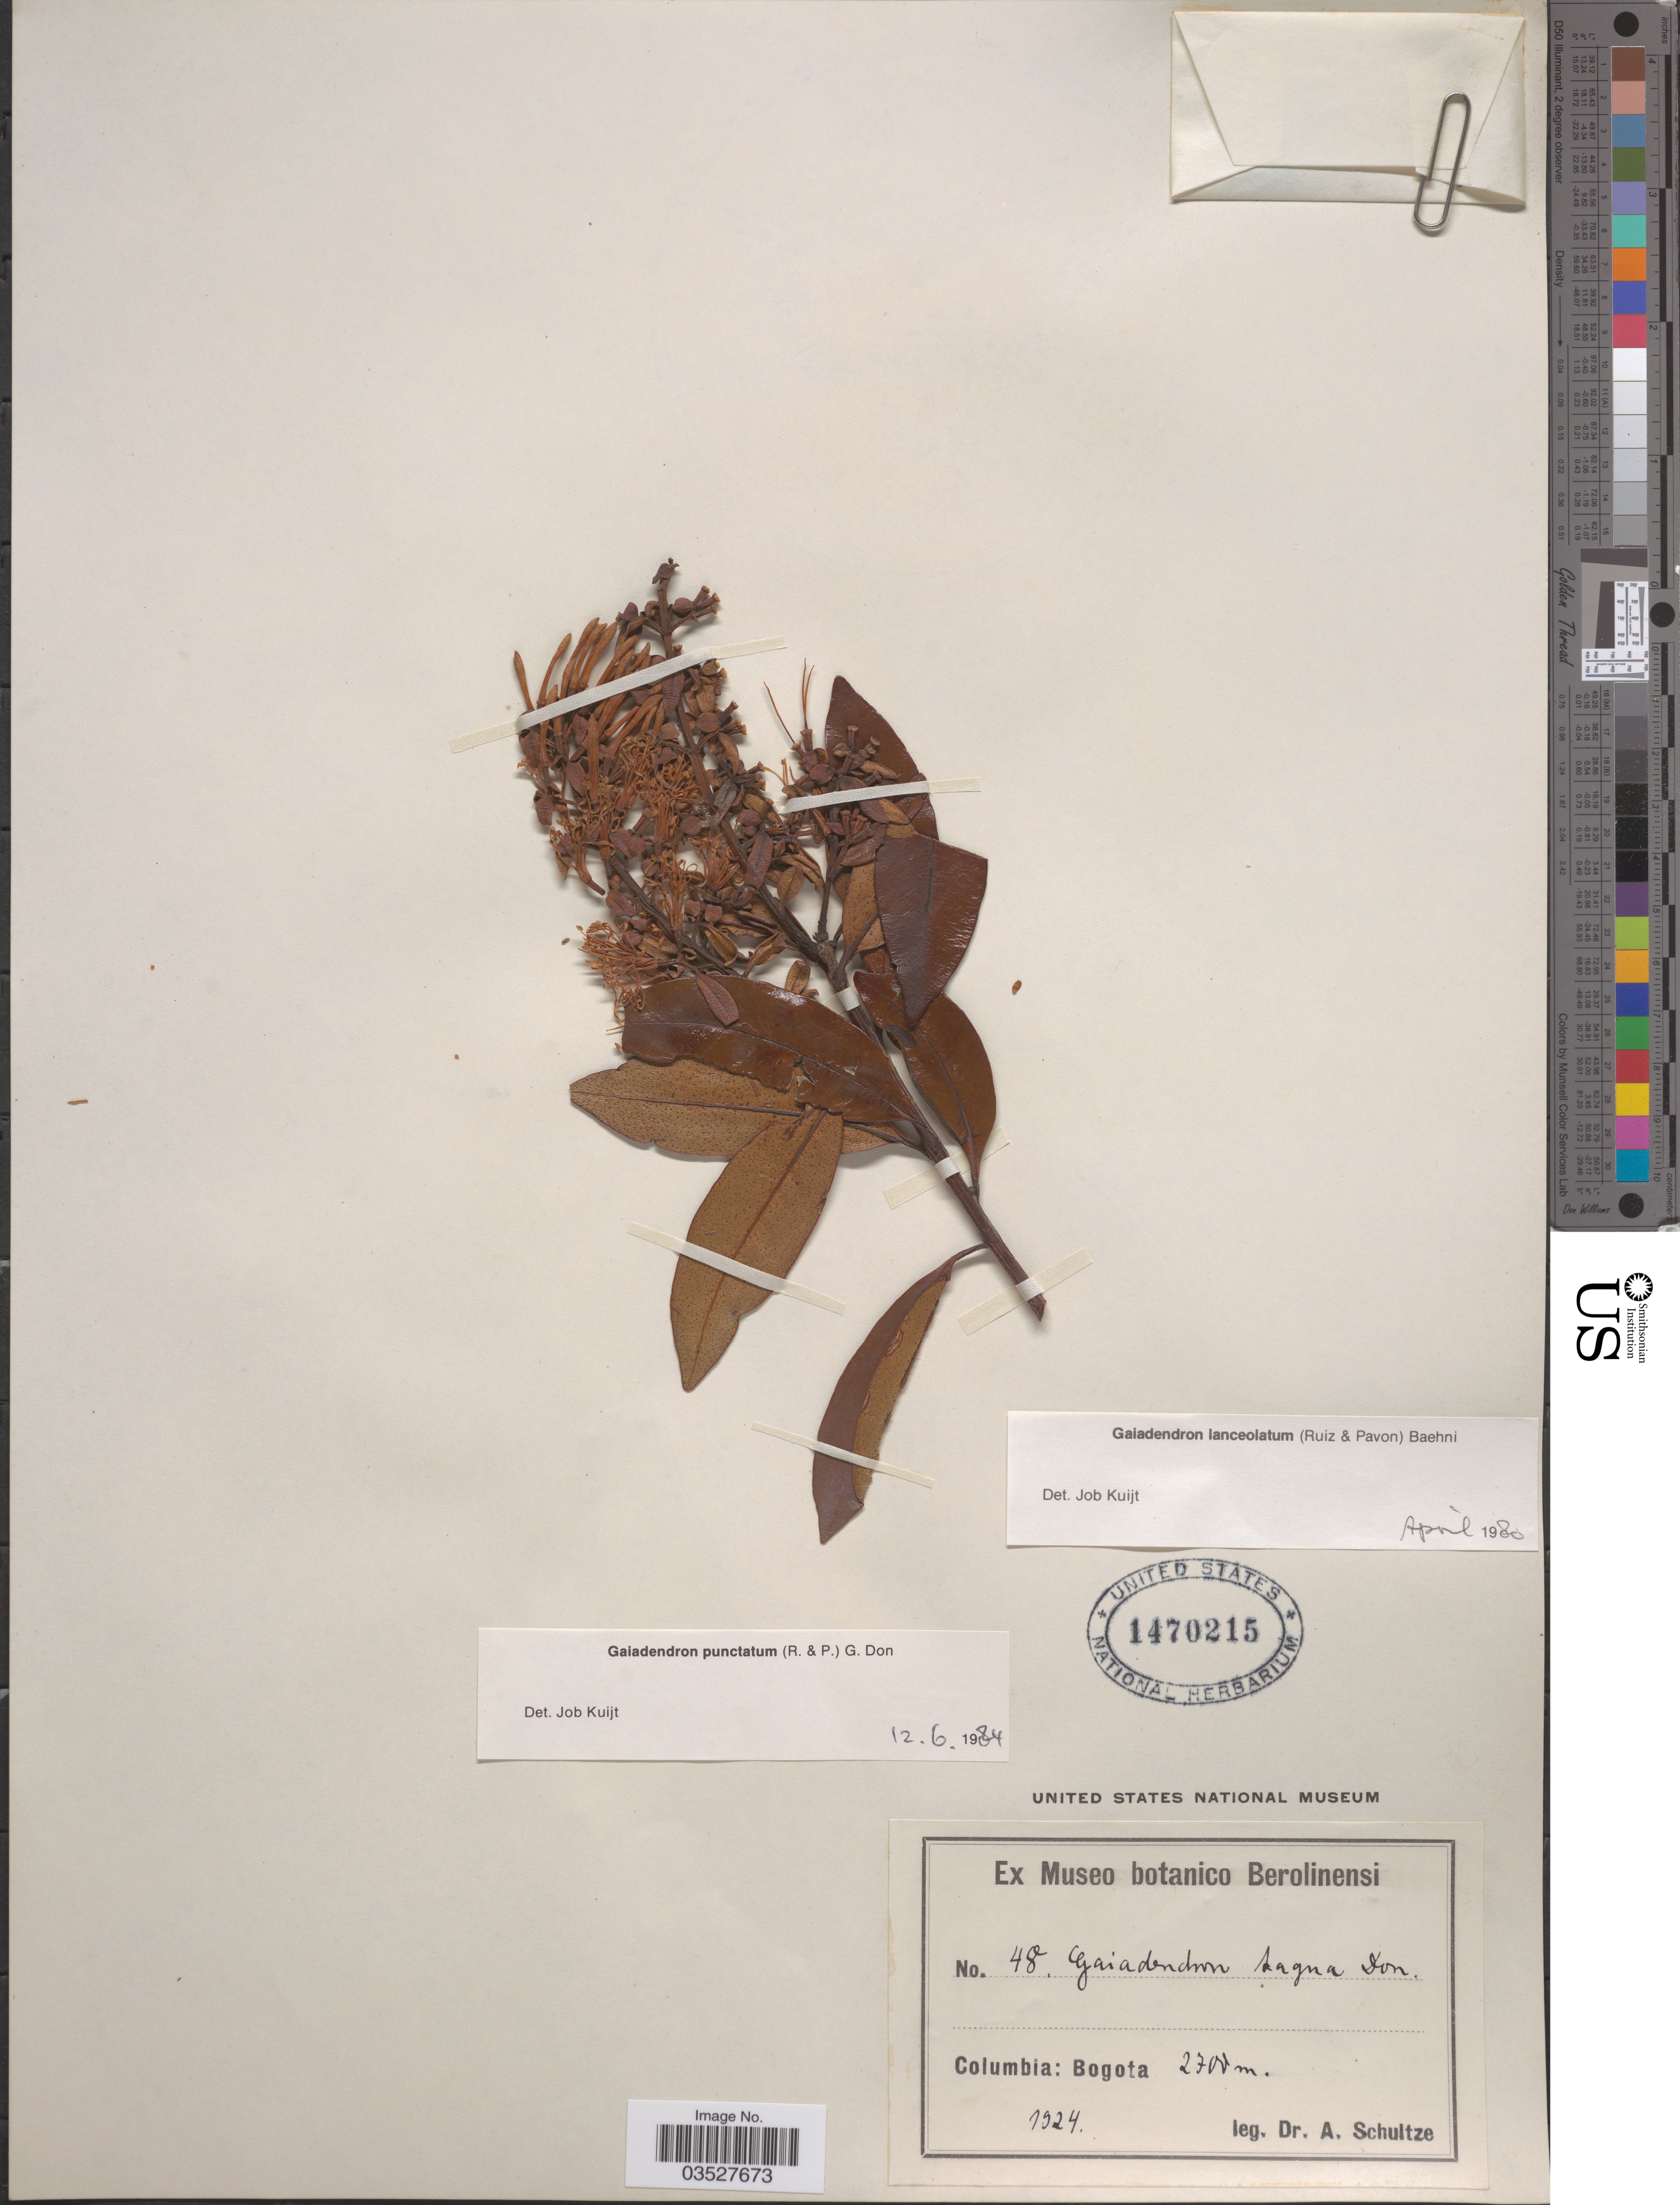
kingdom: Plantae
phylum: Tracheophyta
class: Magnoliopsida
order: Santalales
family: Loranthaceae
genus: Gaiadendron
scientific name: Gaiadendron punctatum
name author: (Ruiz & Pav.) G. Don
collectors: A. Schultze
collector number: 48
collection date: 1924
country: Colombia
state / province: Bogota D.C.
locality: Bogota.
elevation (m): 2700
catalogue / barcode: US 1470215